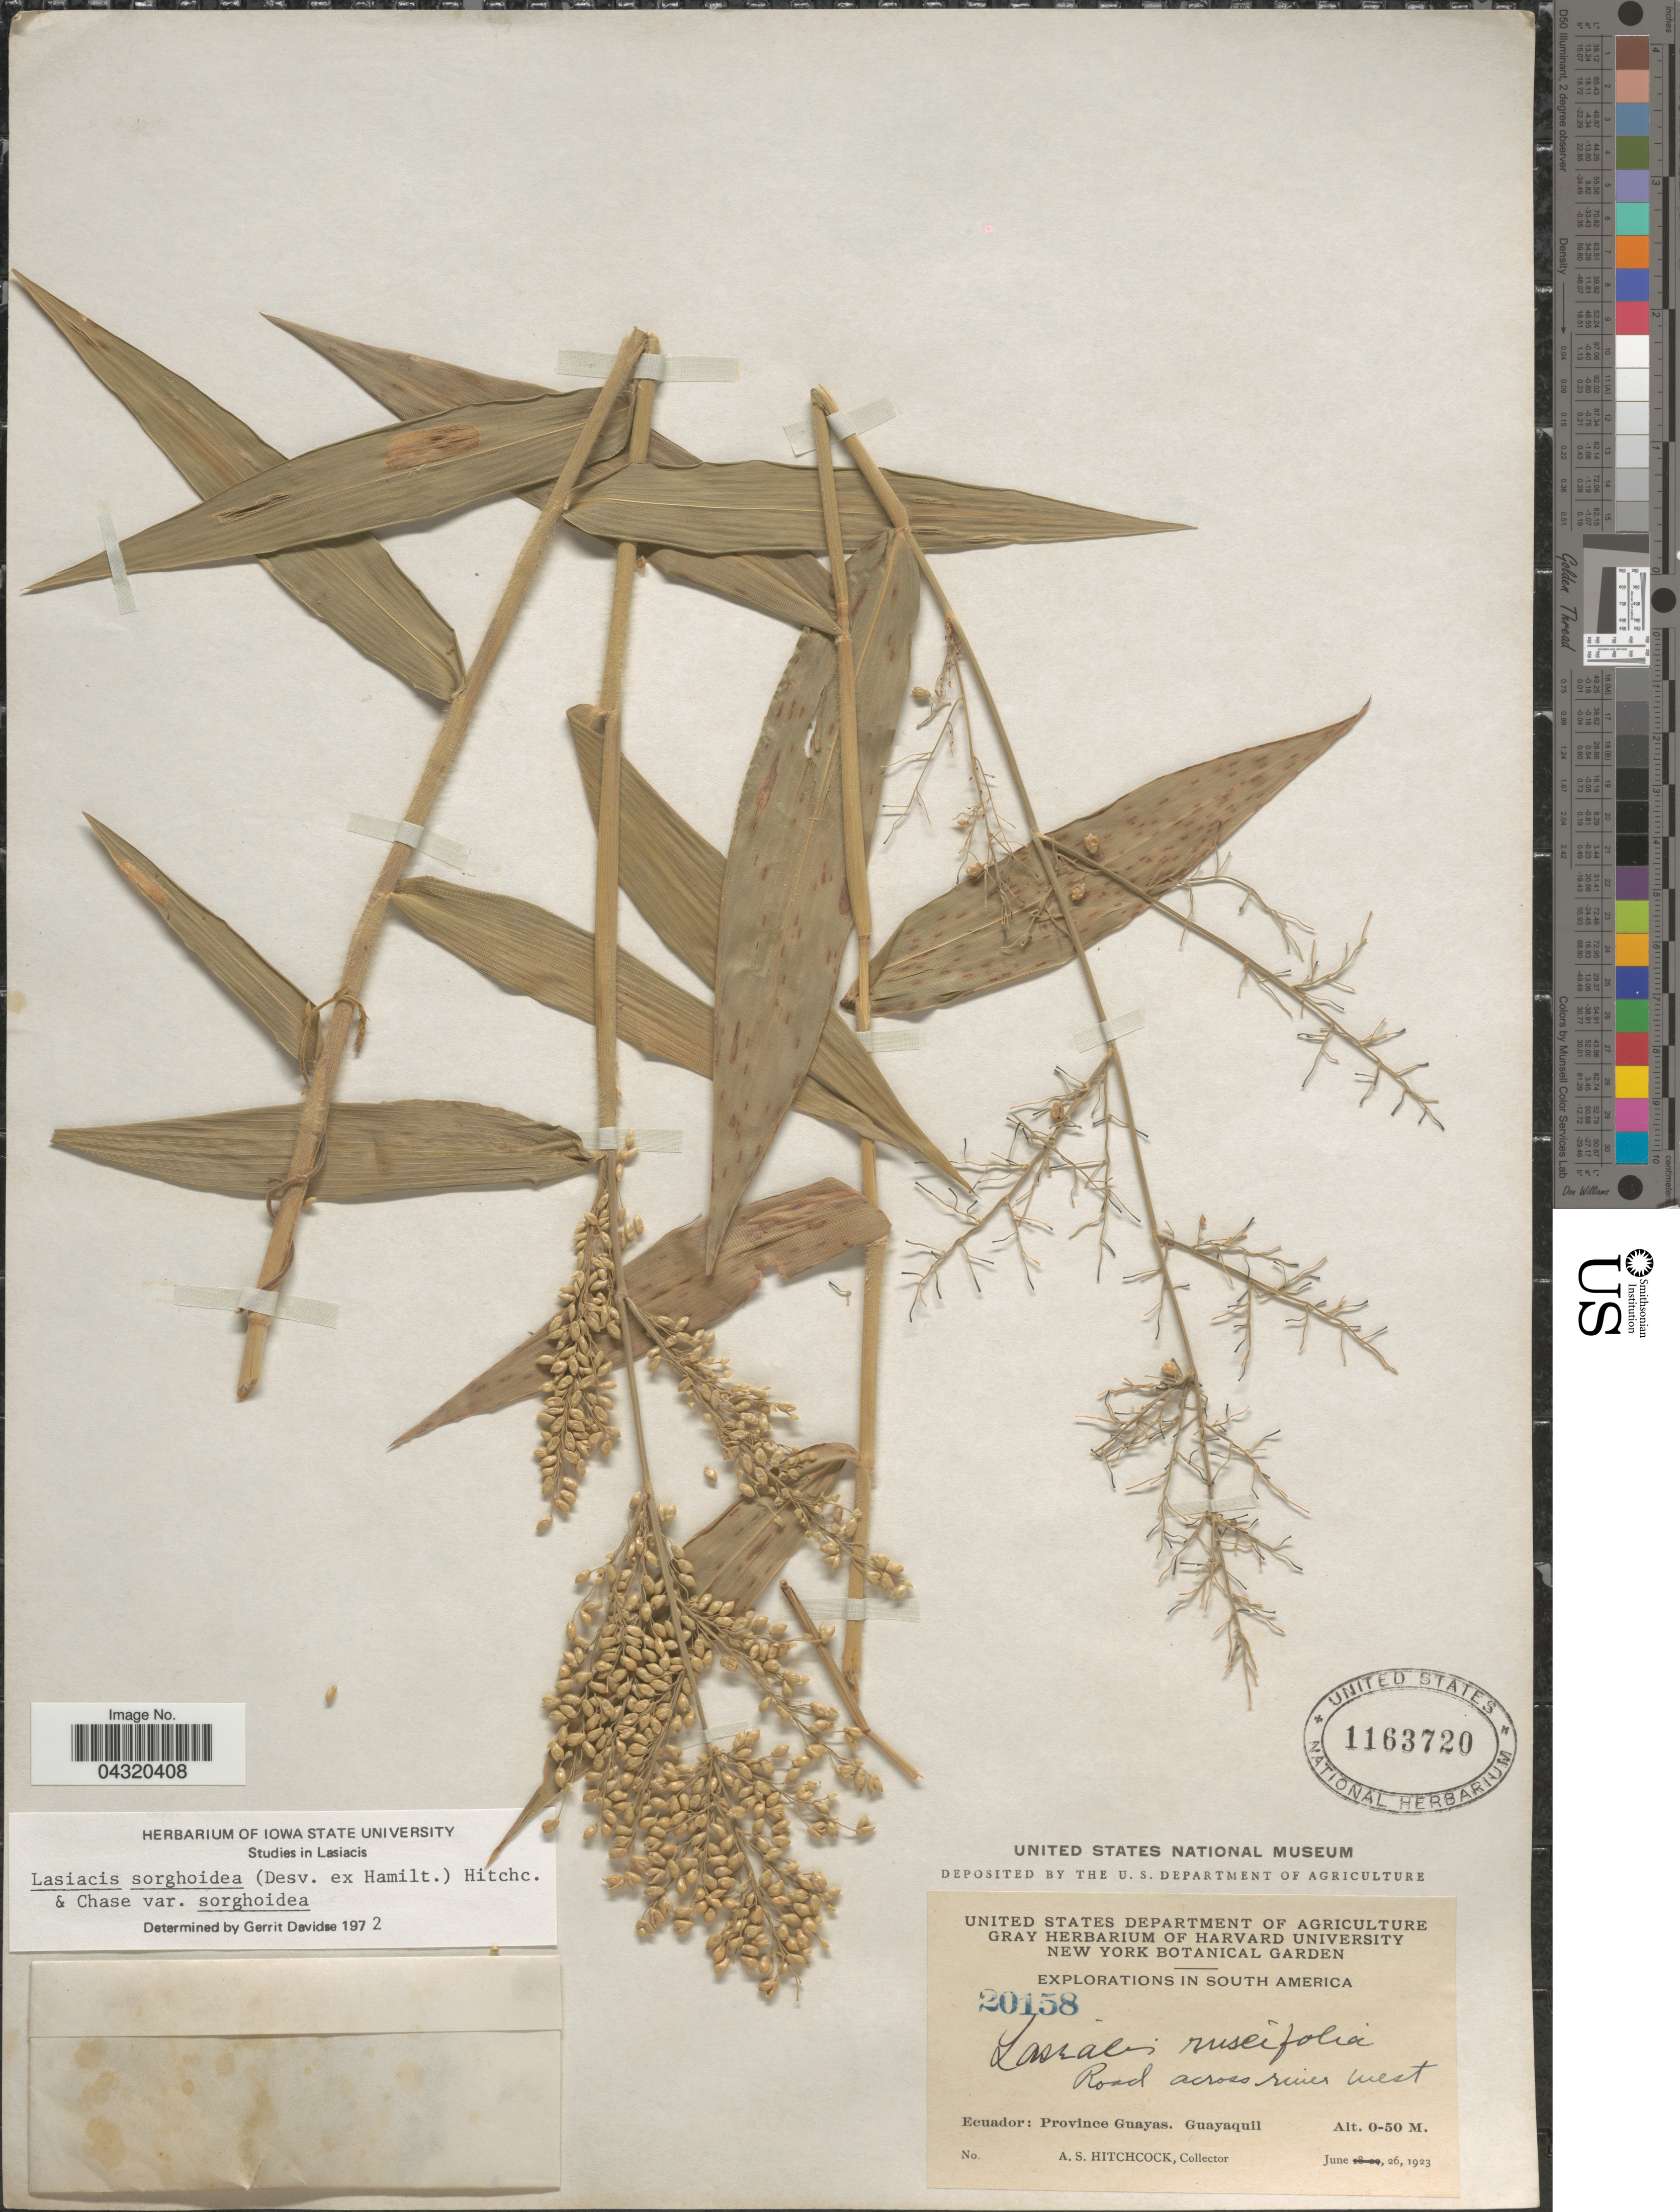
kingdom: Plantae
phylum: Tracheophyta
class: Liliopsida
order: Poales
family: Poaceae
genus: Lasiacis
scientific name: Lasiacis sorghoidea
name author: (Desv. ex Ham.) Hitchc. & Chase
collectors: A. S. Hitchcock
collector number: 20158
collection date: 1923-06-26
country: Ecuador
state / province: Guayas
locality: Explorations in South America. Road across river west. Guayaquil.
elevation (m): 0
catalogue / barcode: US 1163720